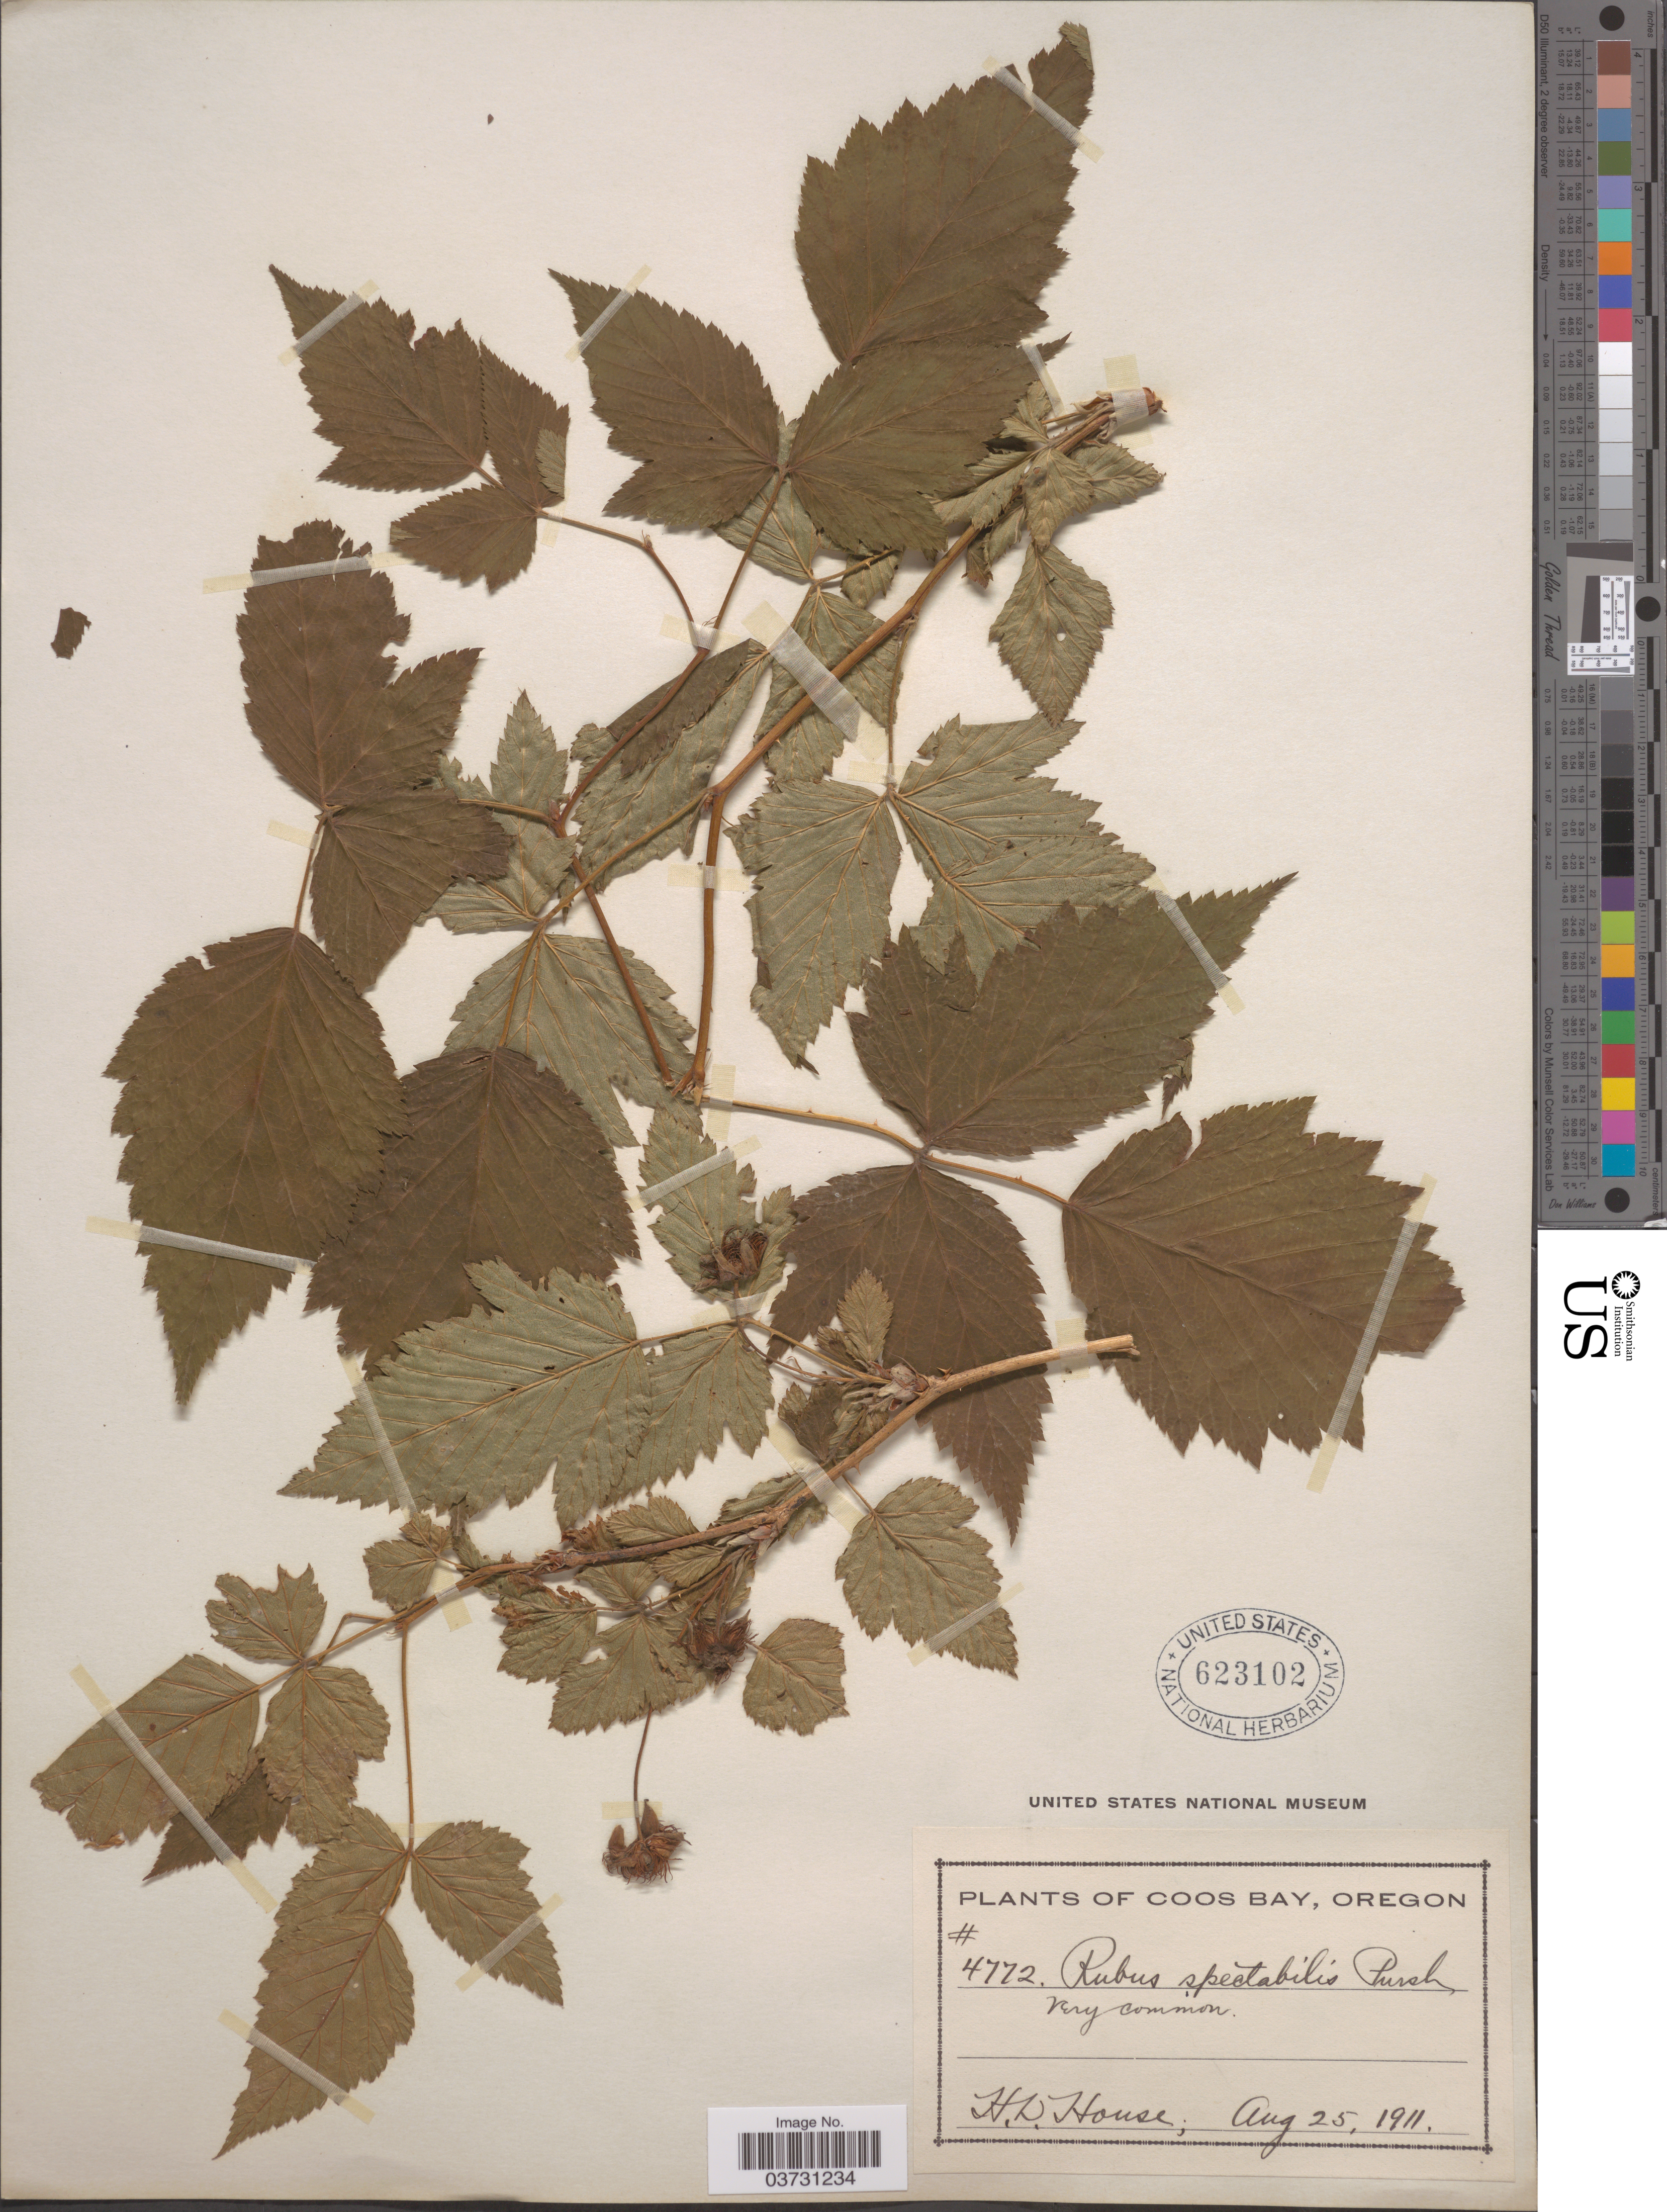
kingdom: Plantae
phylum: Tracheophyta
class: Magnoliopsida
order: Rosales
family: Rosaceae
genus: Rubus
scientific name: Rubus spectabilis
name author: Pursh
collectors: H. D. House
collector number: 4772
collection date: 1911-08-25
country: United States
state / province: Oregon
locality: Coos Bay.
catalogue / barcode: US 623102